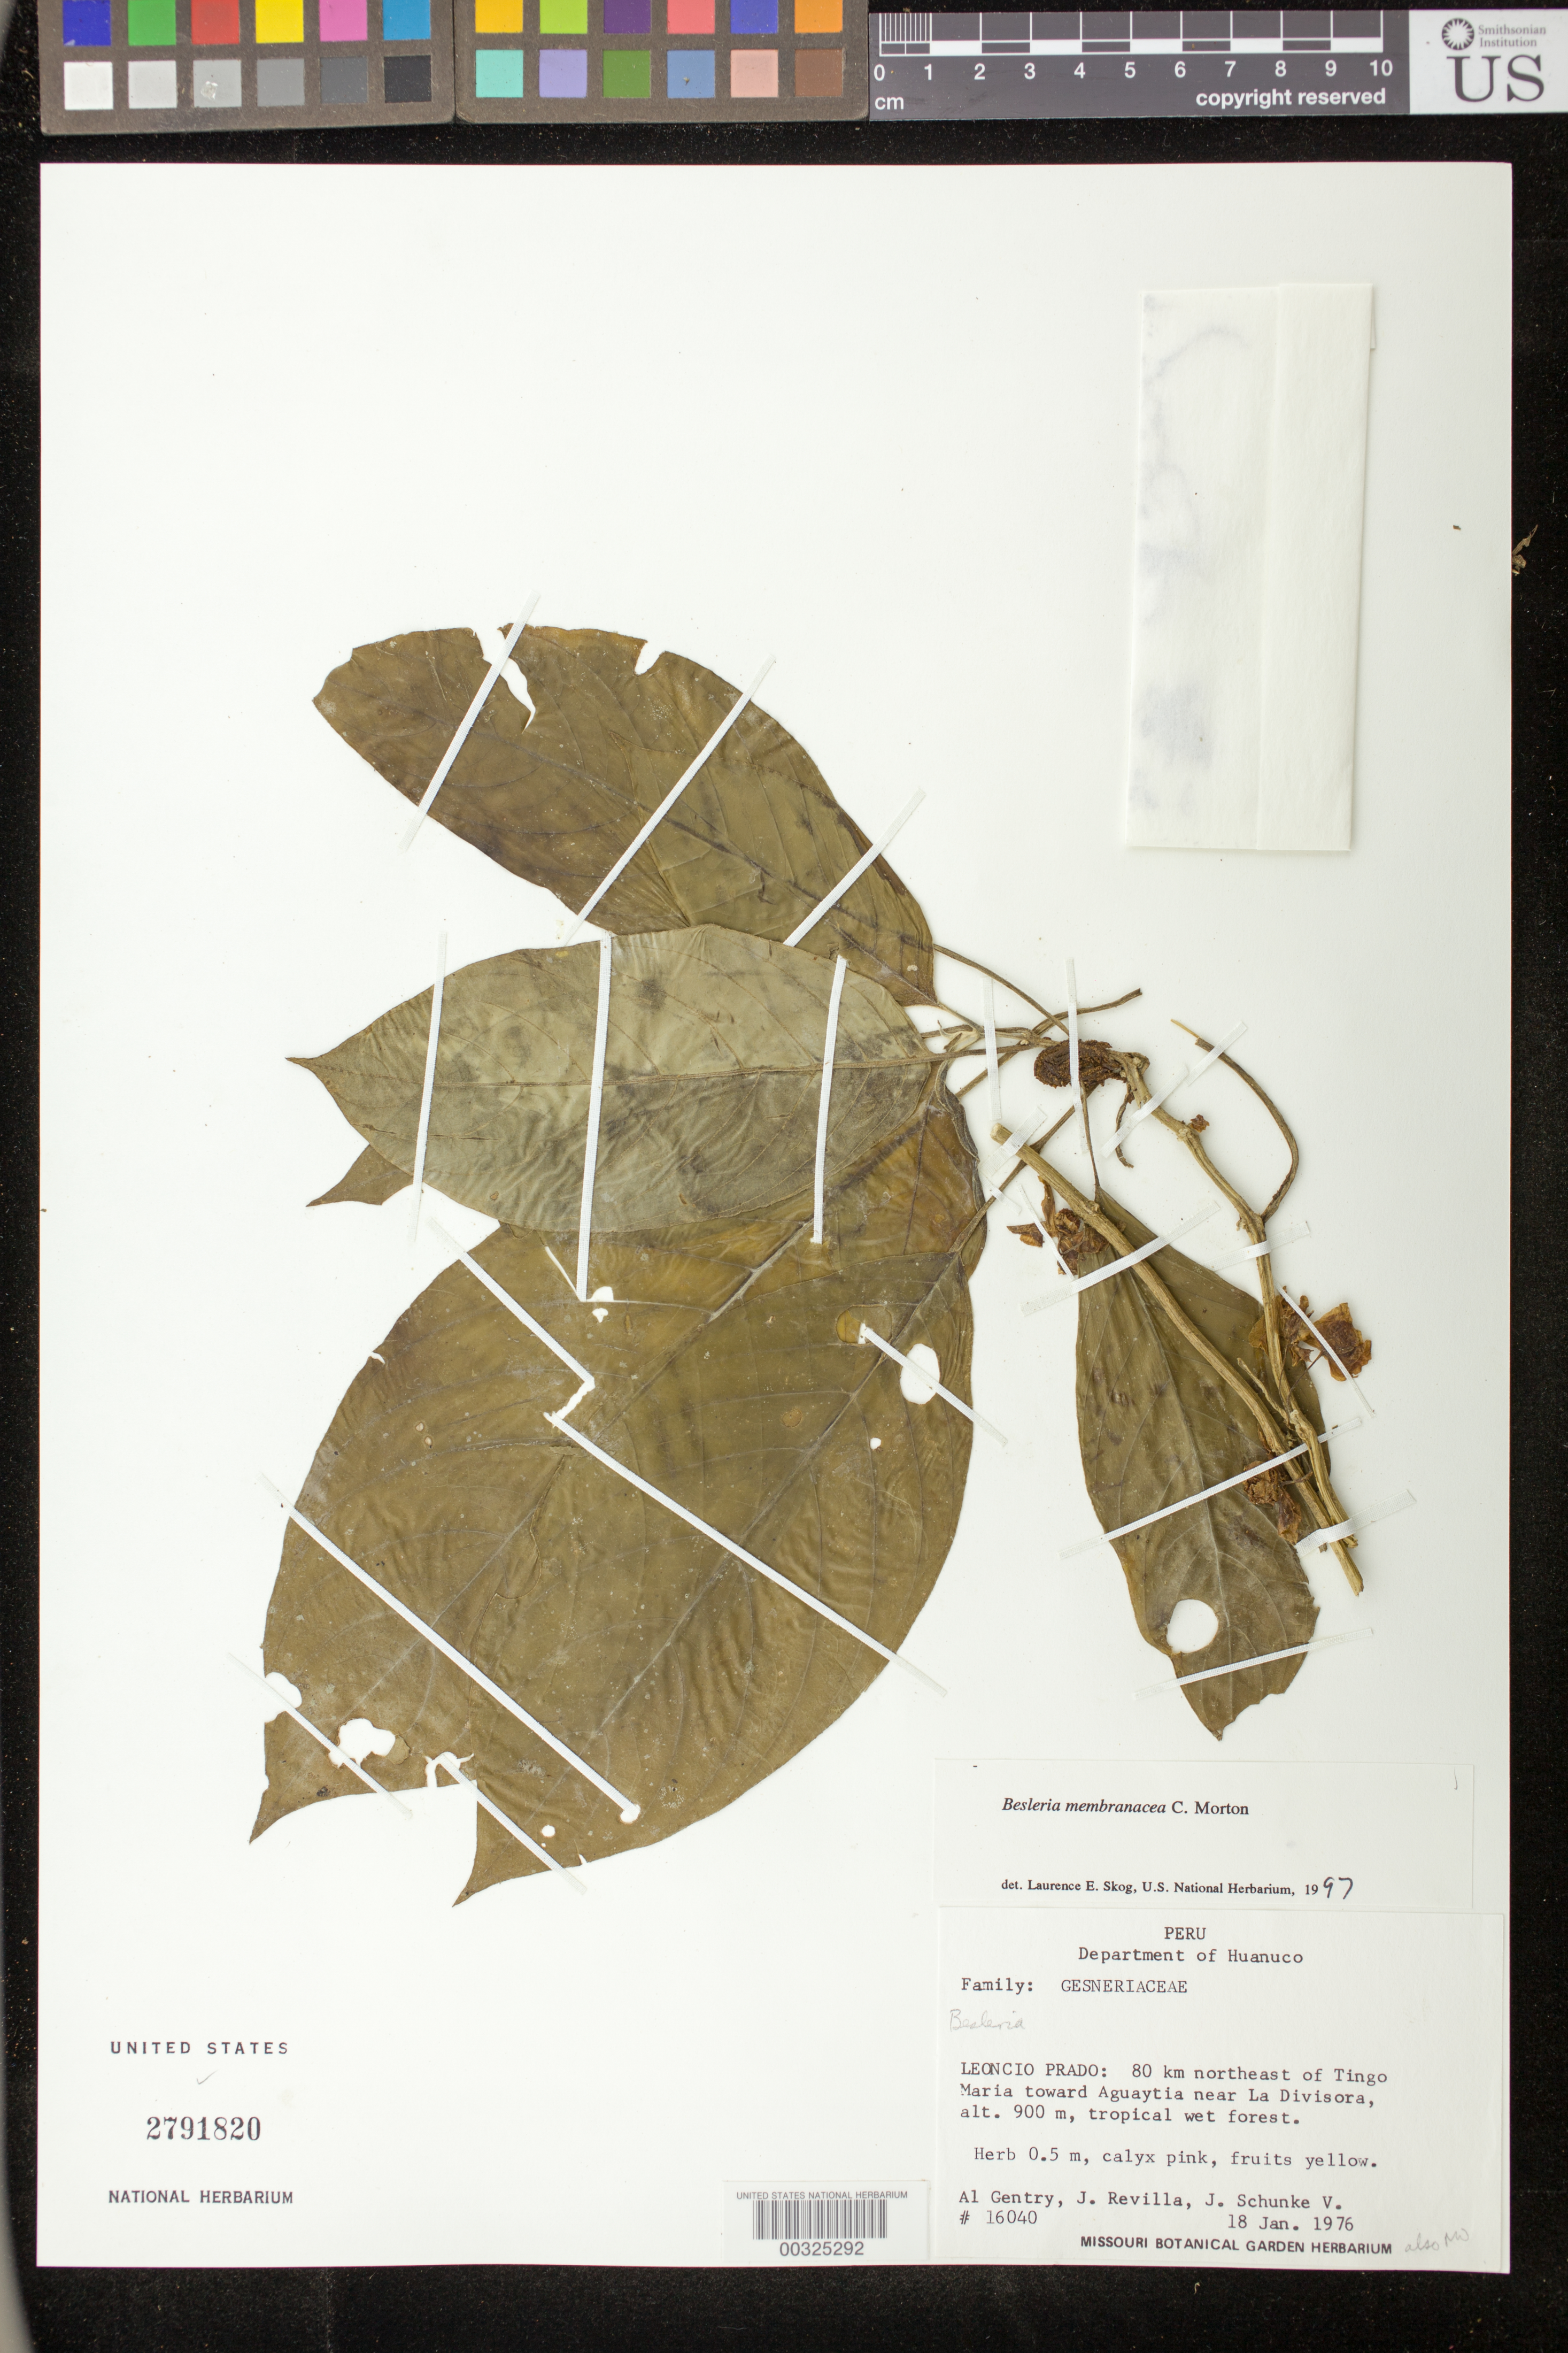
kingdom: Plantae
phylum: Tracheophyta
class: Magnoliopsida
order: Lamiales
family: Gesneriaceae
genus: Besleria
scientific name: Besleria membranacea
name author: C.V. Morton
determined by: Skog, Laurence E.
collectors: A. H. Gentry, J. Revilla & J. Schunke Vigo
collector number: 16040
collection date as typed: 18 Jan 1976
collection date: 1976-01-18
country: Peru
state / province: Huánuco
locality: Prov. Leoncio Prado; 80 km NE of Tingo Maria toward Aguaytia near La Divisora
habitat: Tropical wet forest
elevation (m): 900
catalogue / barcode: US 2791820